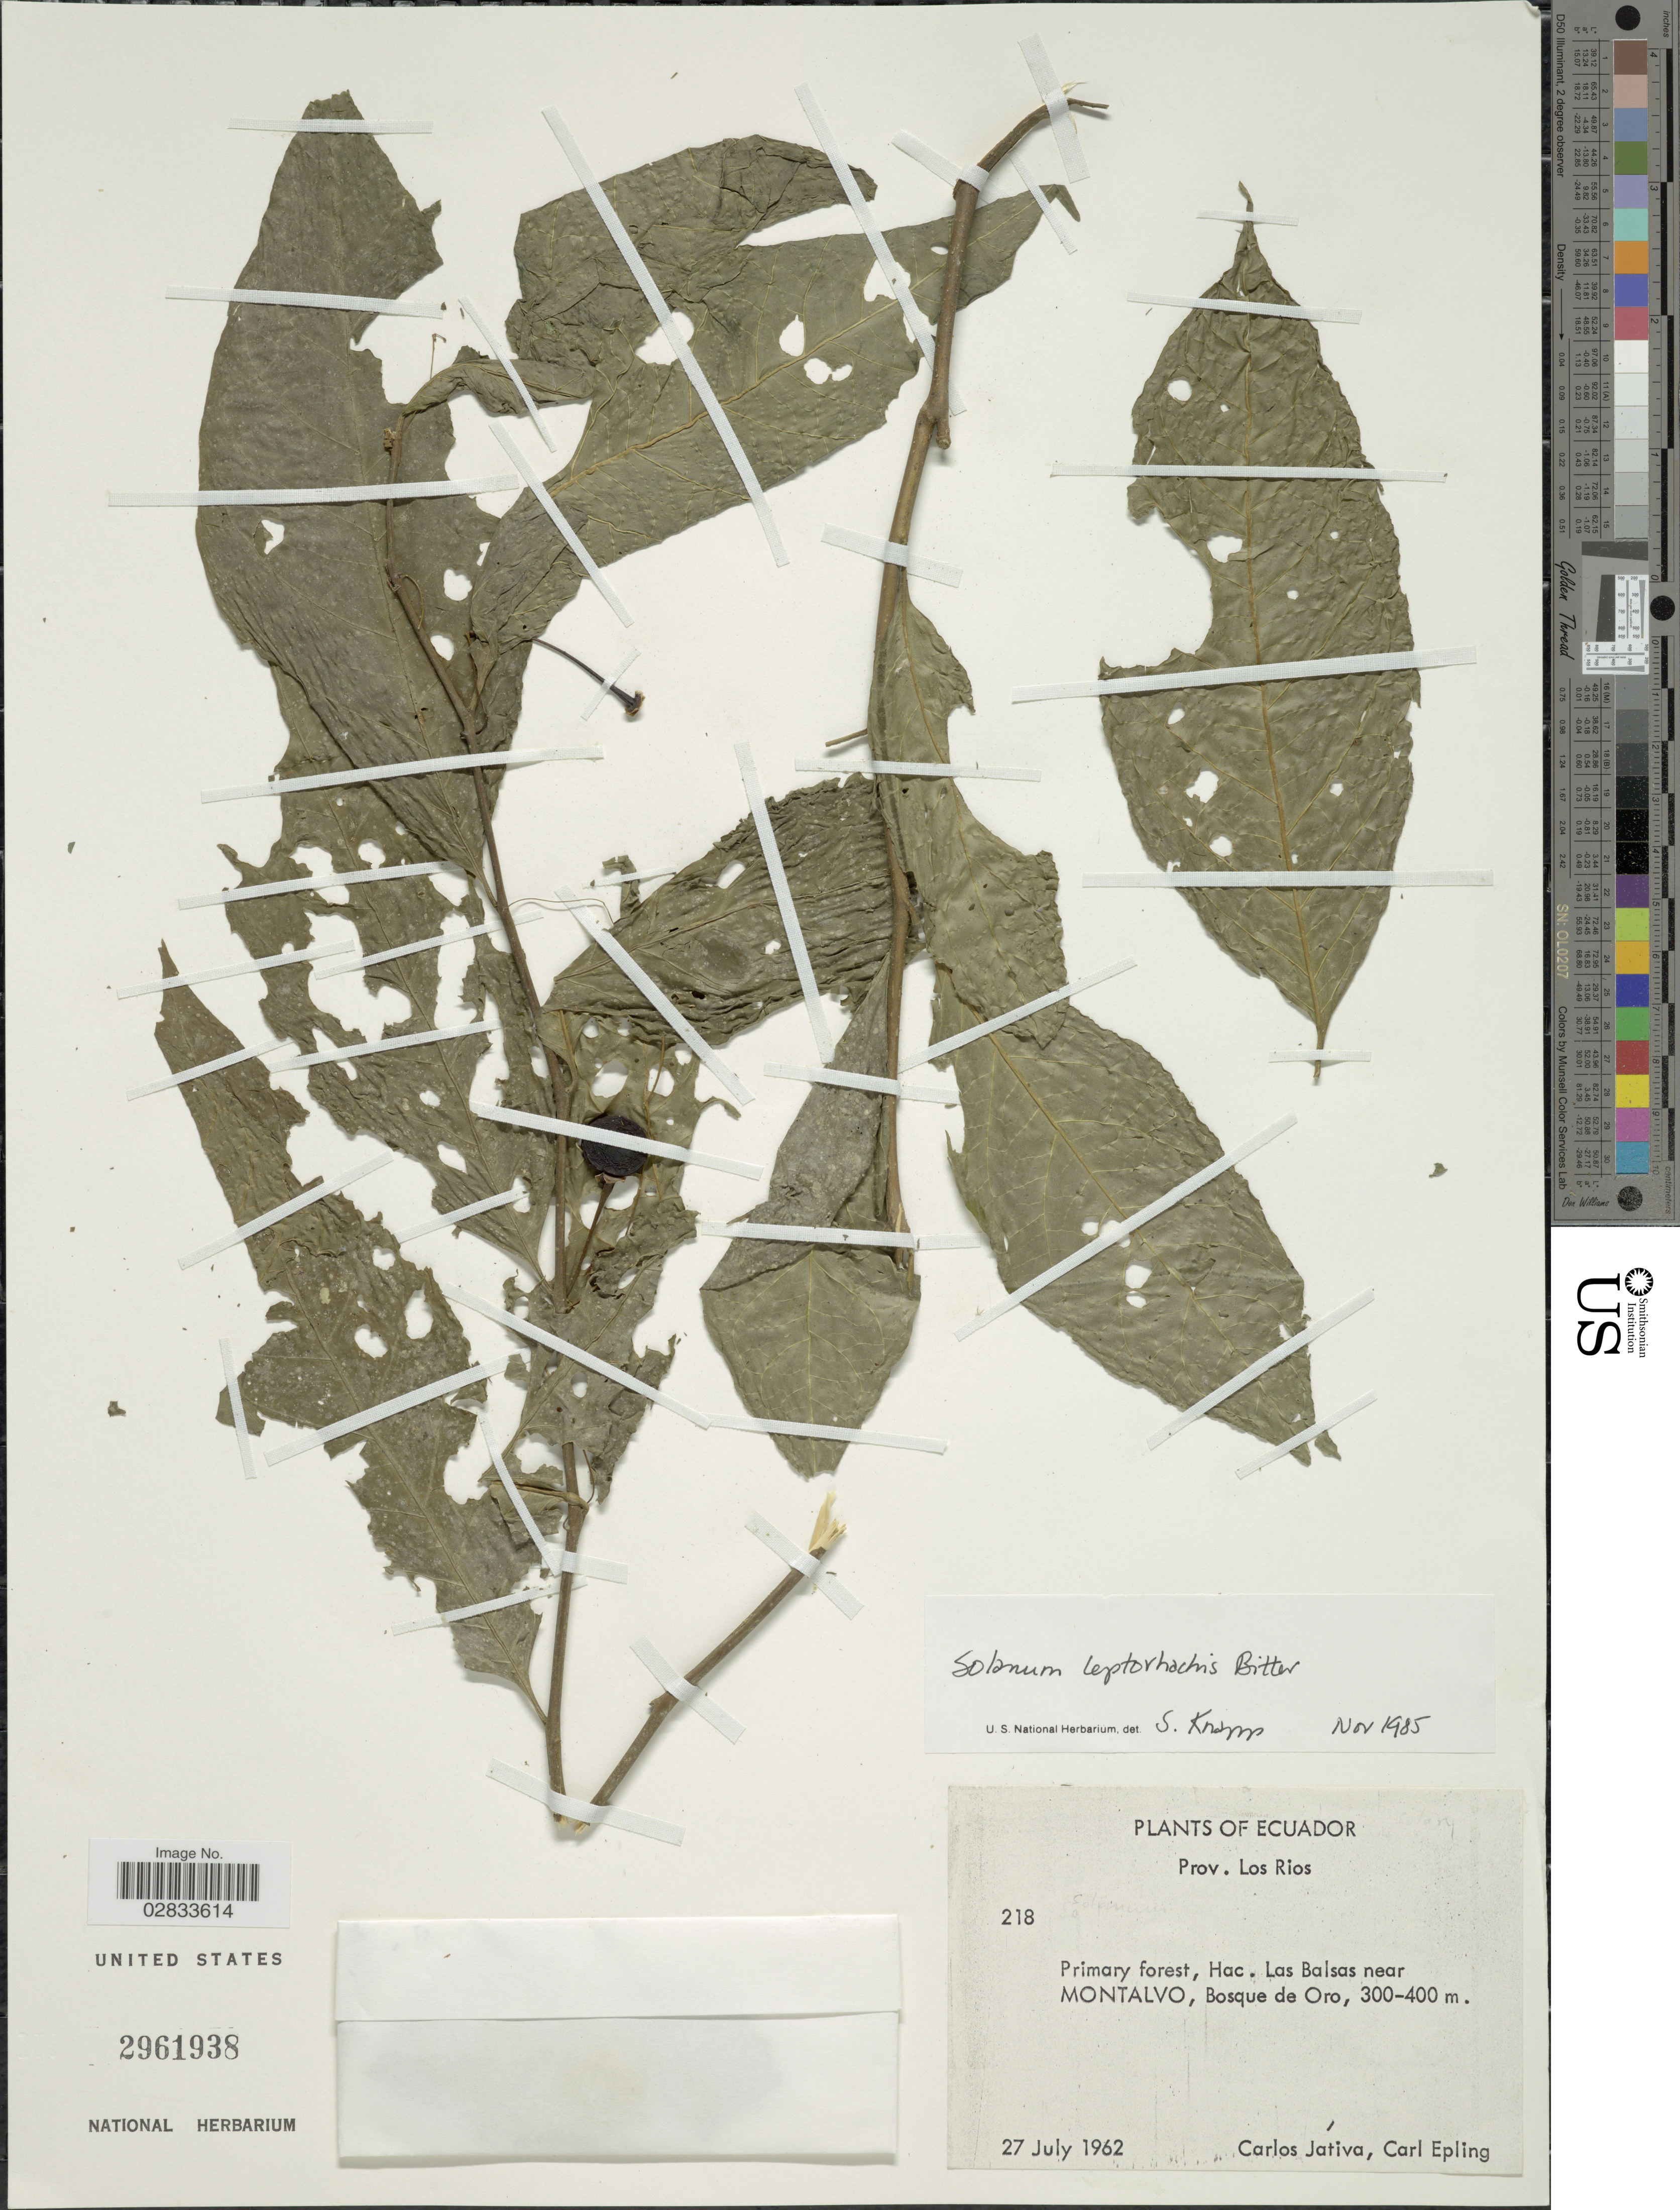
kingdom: Plantae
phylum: Tracheophyta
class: Magnoliopsida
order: Solanales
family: Solanaceae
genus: Solanum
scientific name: Solanum leptorhachis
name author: Bitter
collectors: C. D. Játiva & C. C. Epling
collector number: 218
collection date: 1962-07-27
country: Ecuador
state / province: Los Ríos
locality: Hac. Las Balsas near MONTALVO, Bosque de Oro.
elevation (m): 300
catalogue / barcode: US 2961938